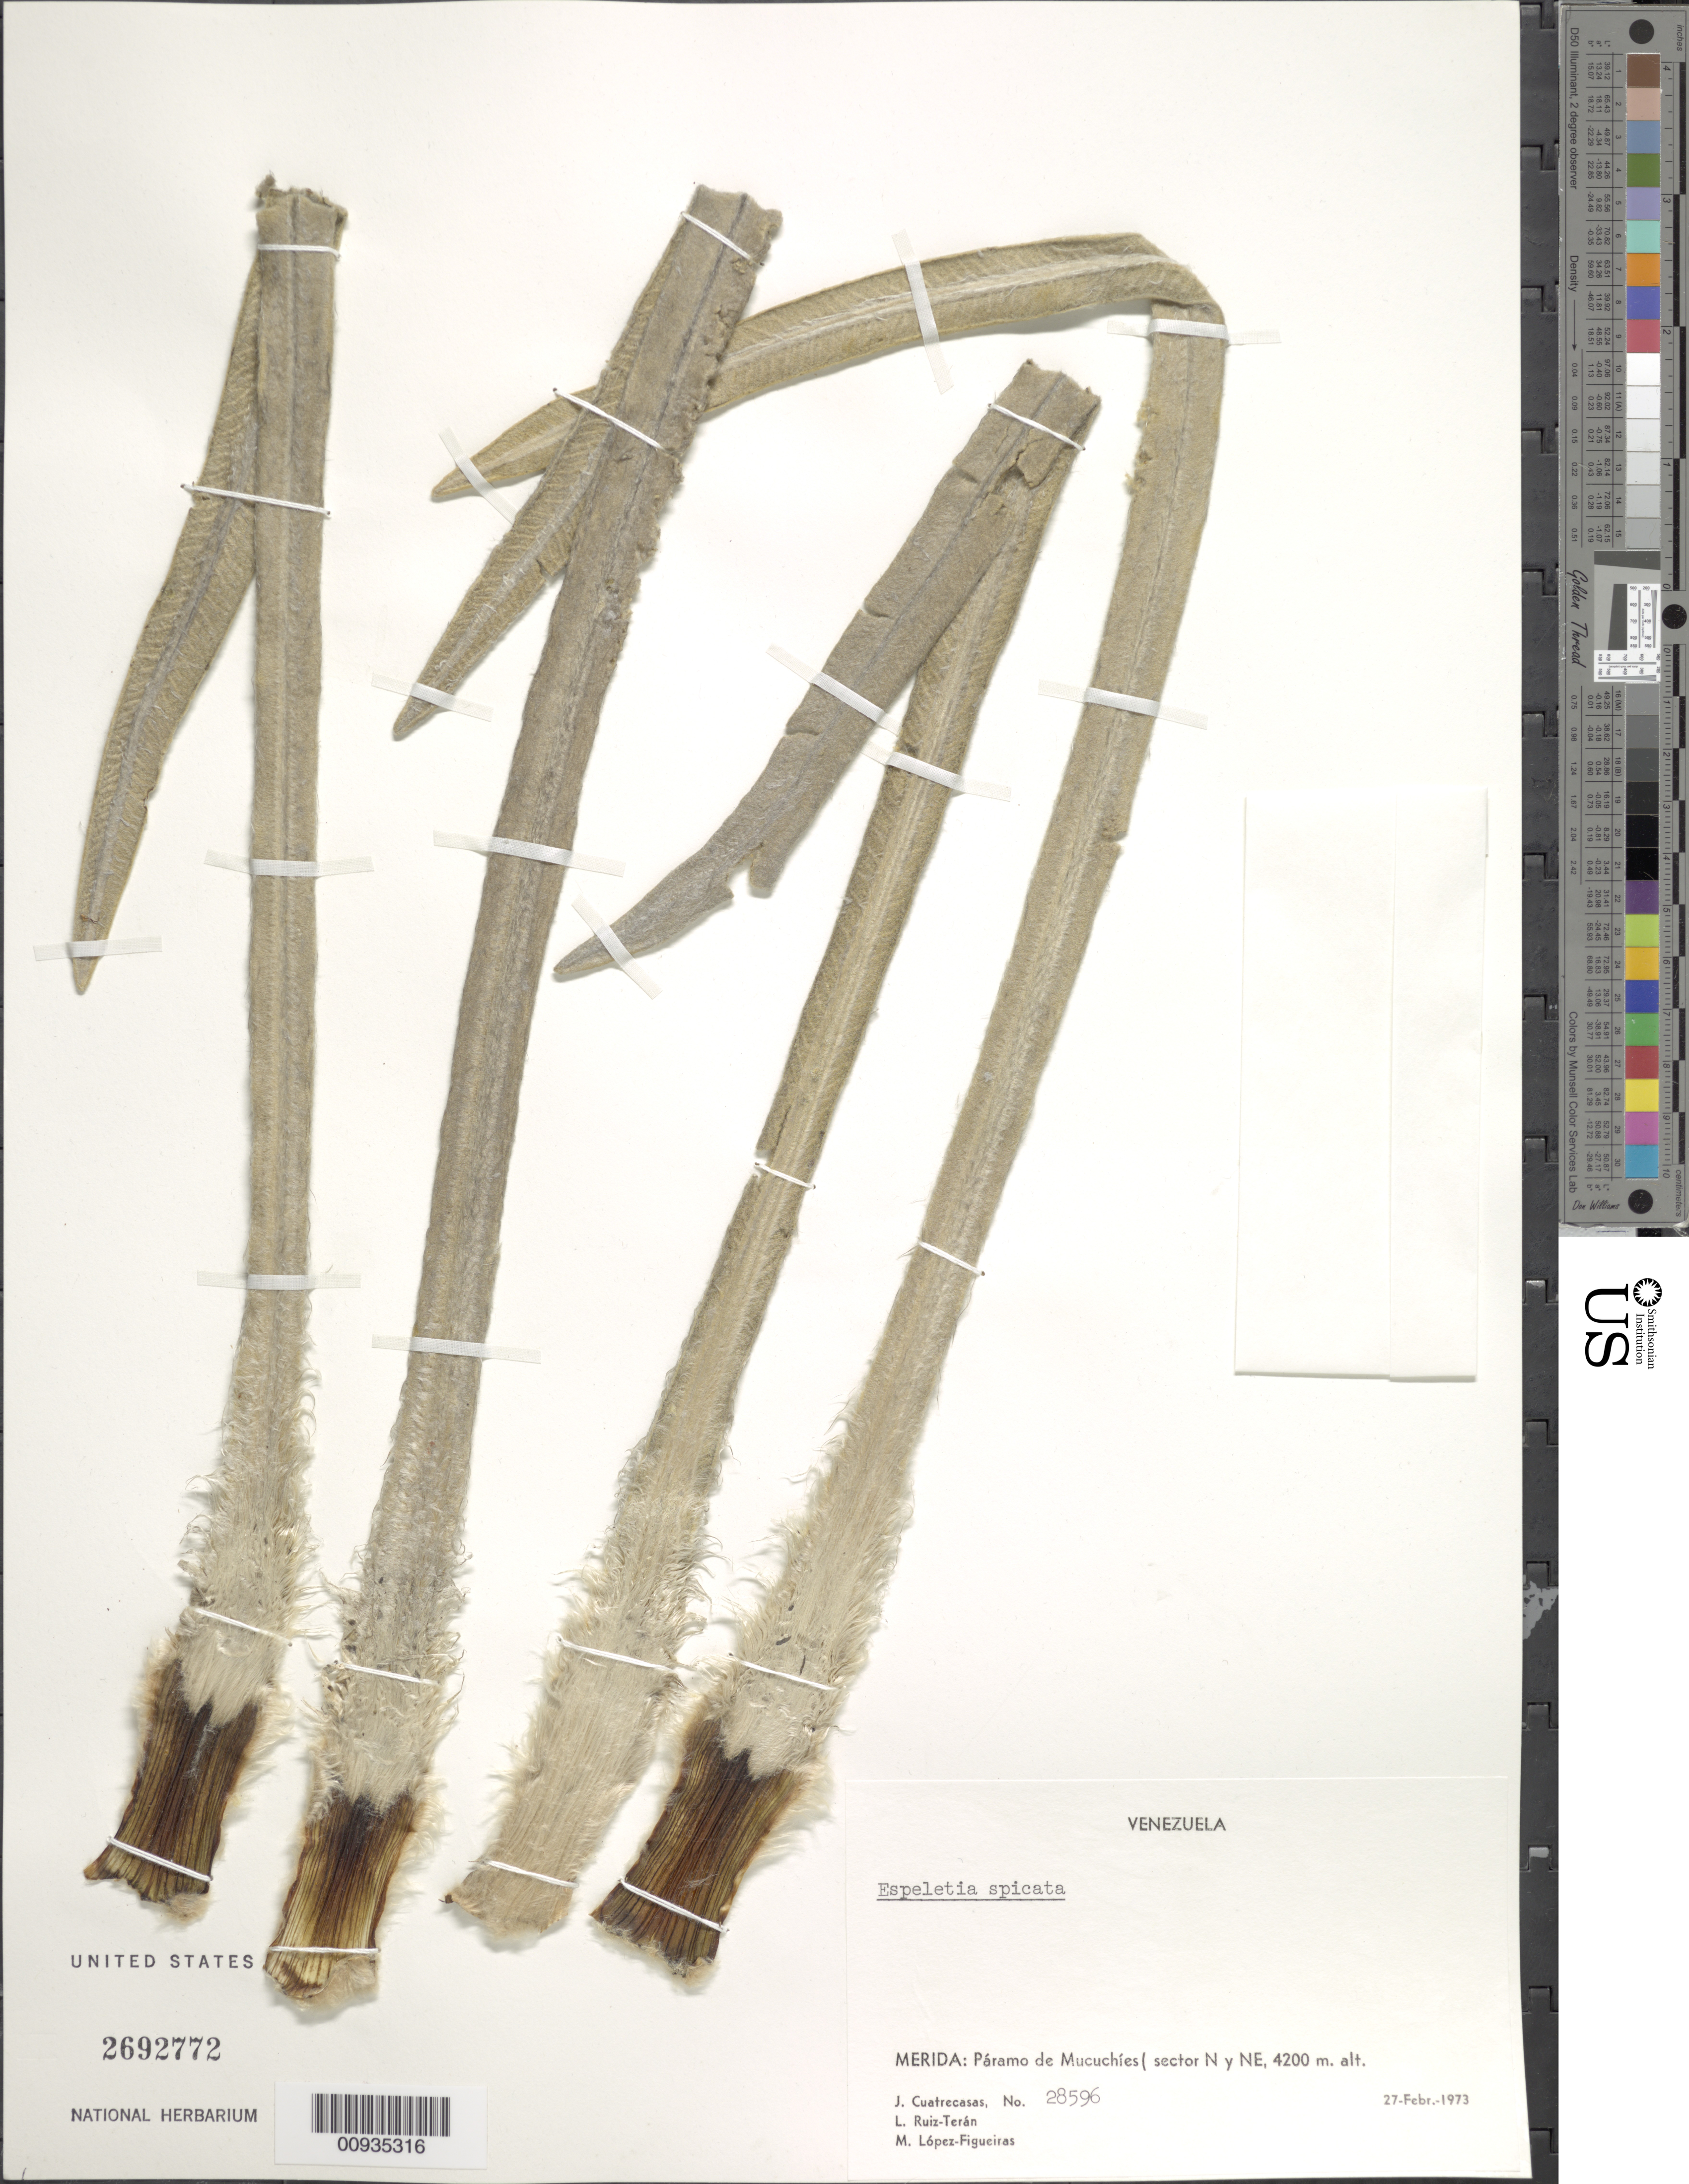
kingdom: Plantae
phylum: Tracheophyta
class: Magnoliopsida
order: Asterales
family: Asteraceae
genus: Coespeletia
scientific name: Coespeletia spicata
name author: (Sch. Bip. ex Wedd.) Cuatrec.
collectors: J. Cuatrecasas, L. E. Ruíz-Terán & M. López Figueiras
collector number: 28596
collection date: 1973-02-27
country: Venezuela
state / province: Mérida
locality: Paramo de Mucuchies (sector N y NE)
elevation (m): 4200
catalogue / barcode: US 2692772